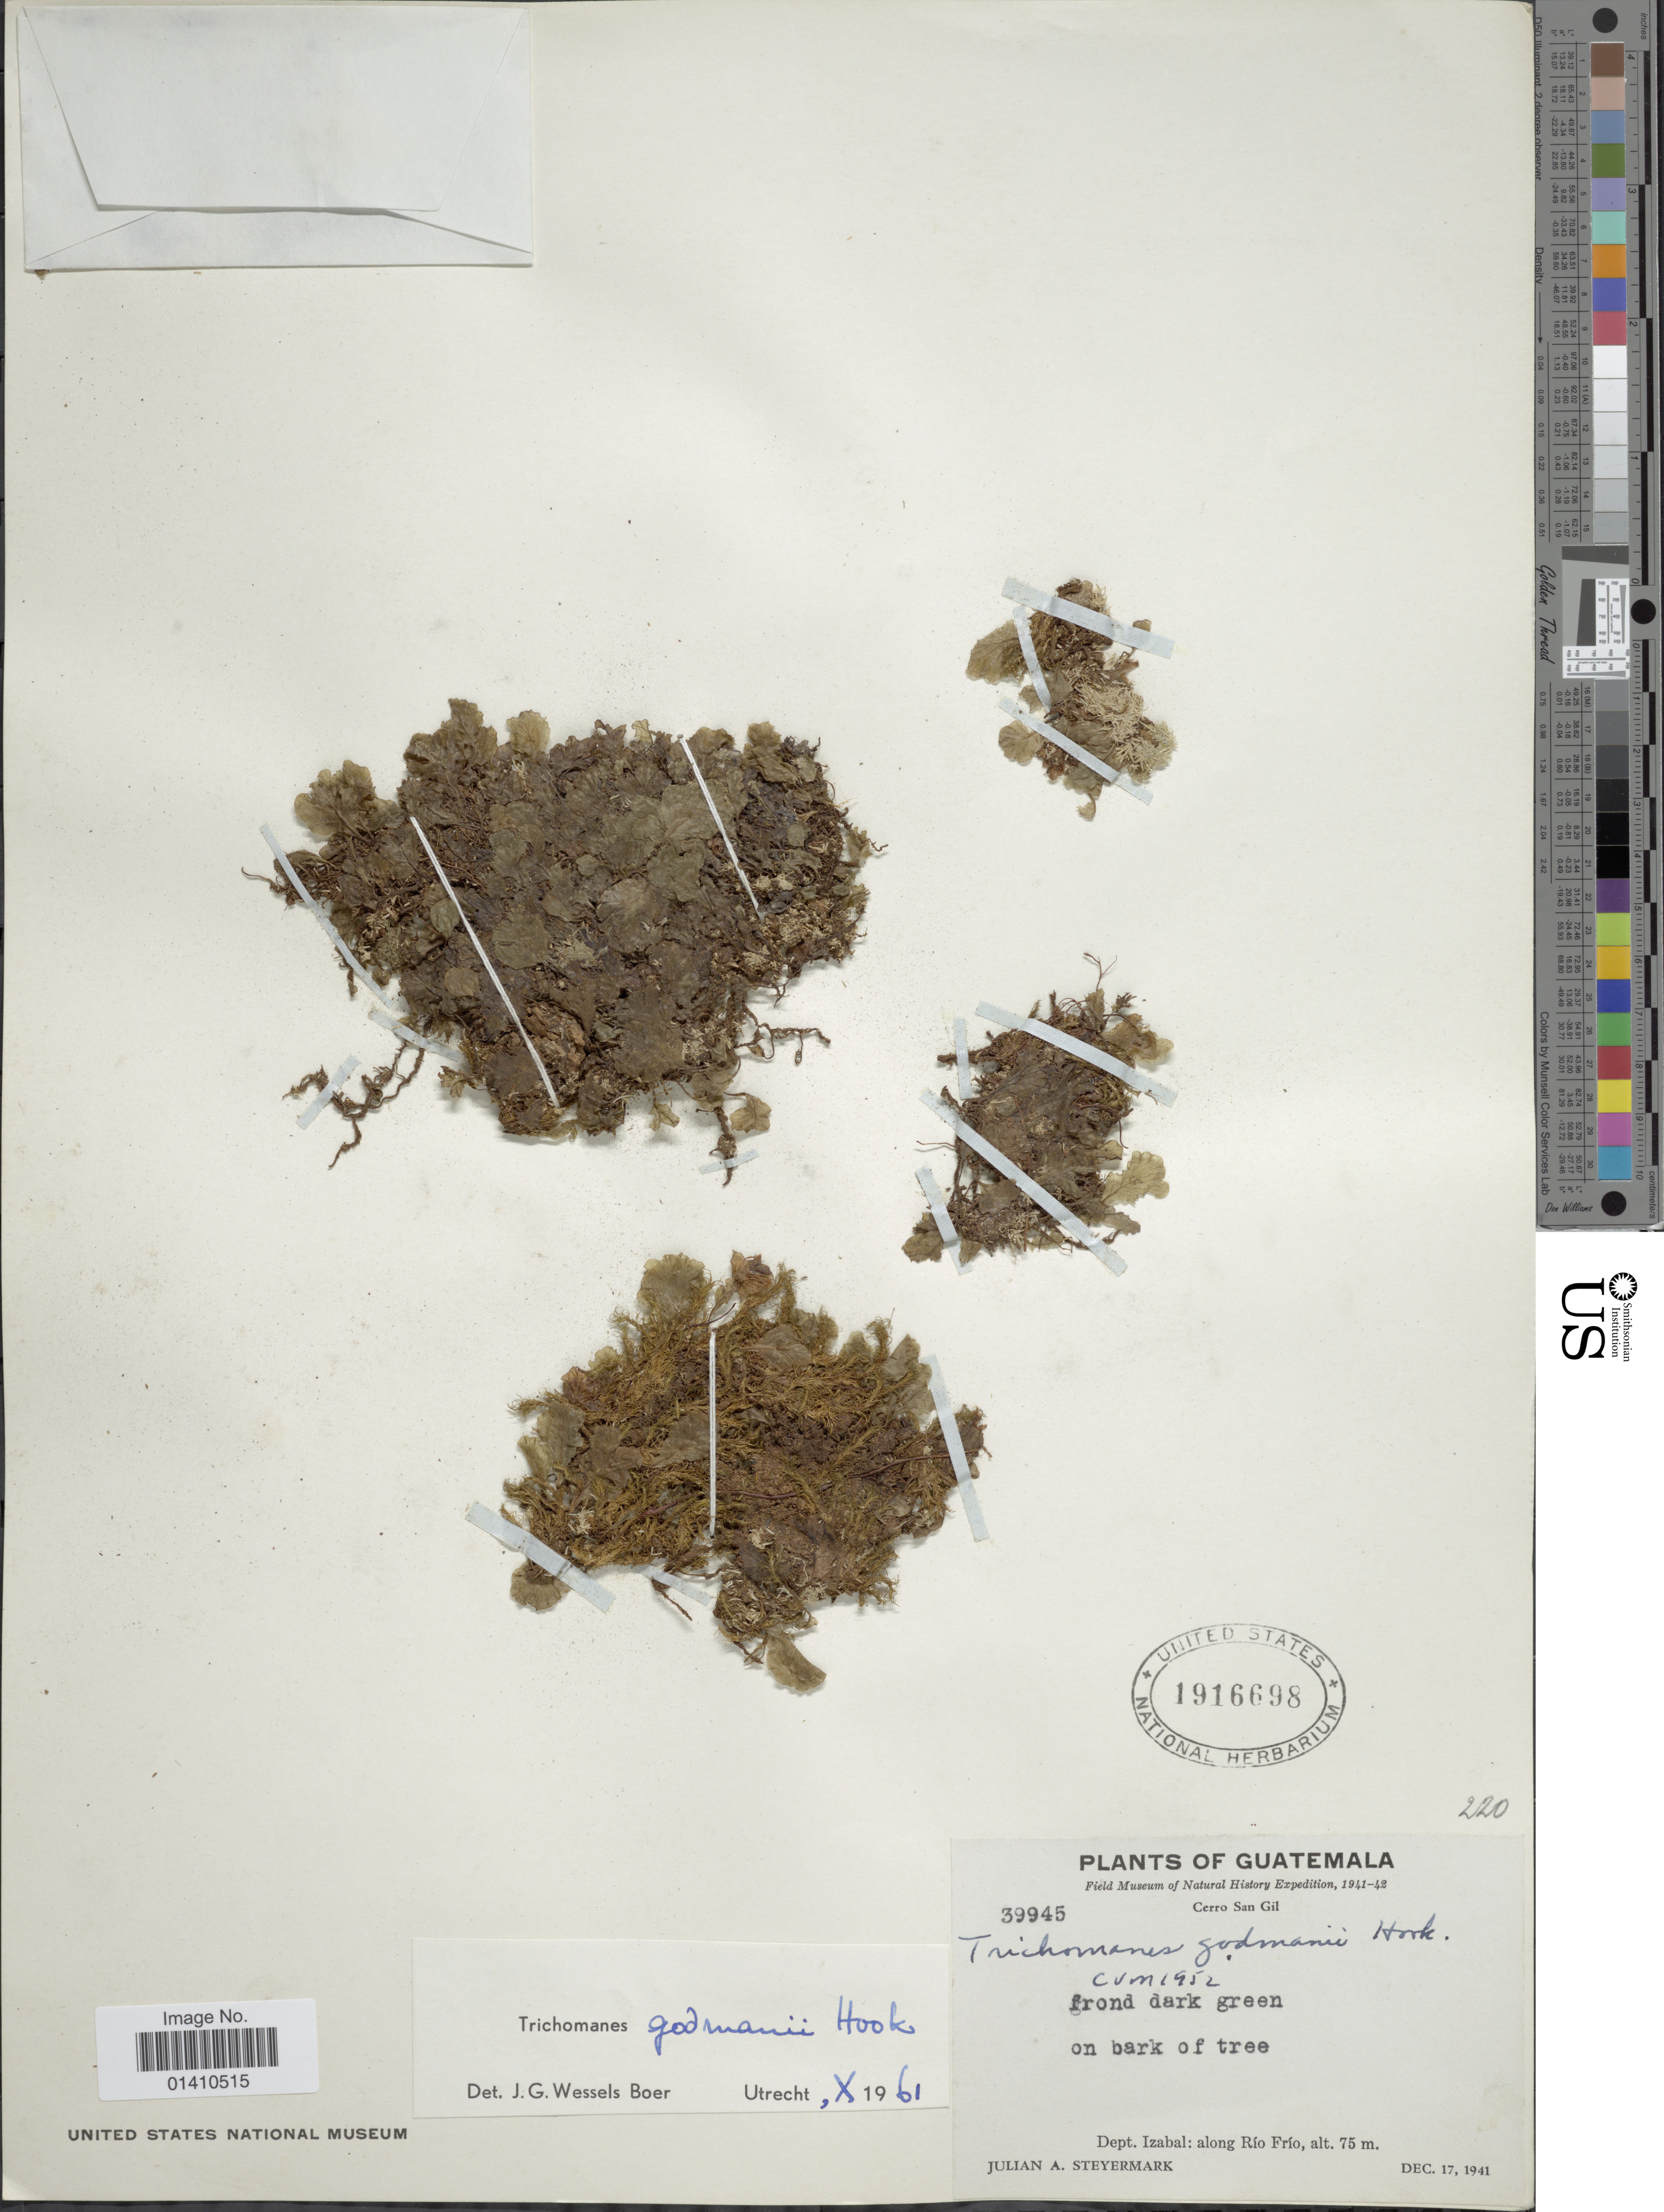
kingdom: Plantae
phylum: Tracheophyta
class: Polypodiopsida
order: Hymenophyllales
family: Hymenophyllaceae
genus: Didymoglossum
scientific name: Didymoglossum godmanii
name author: (Hook. ex Baker) Ebihara & Dubuisson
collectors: J. Steyermark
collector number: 39945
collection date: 1941-12-17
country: Guatemala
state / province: Izabal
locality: Cerro San Gil: along Rio Frio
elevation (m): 75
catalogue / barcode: US 1916698